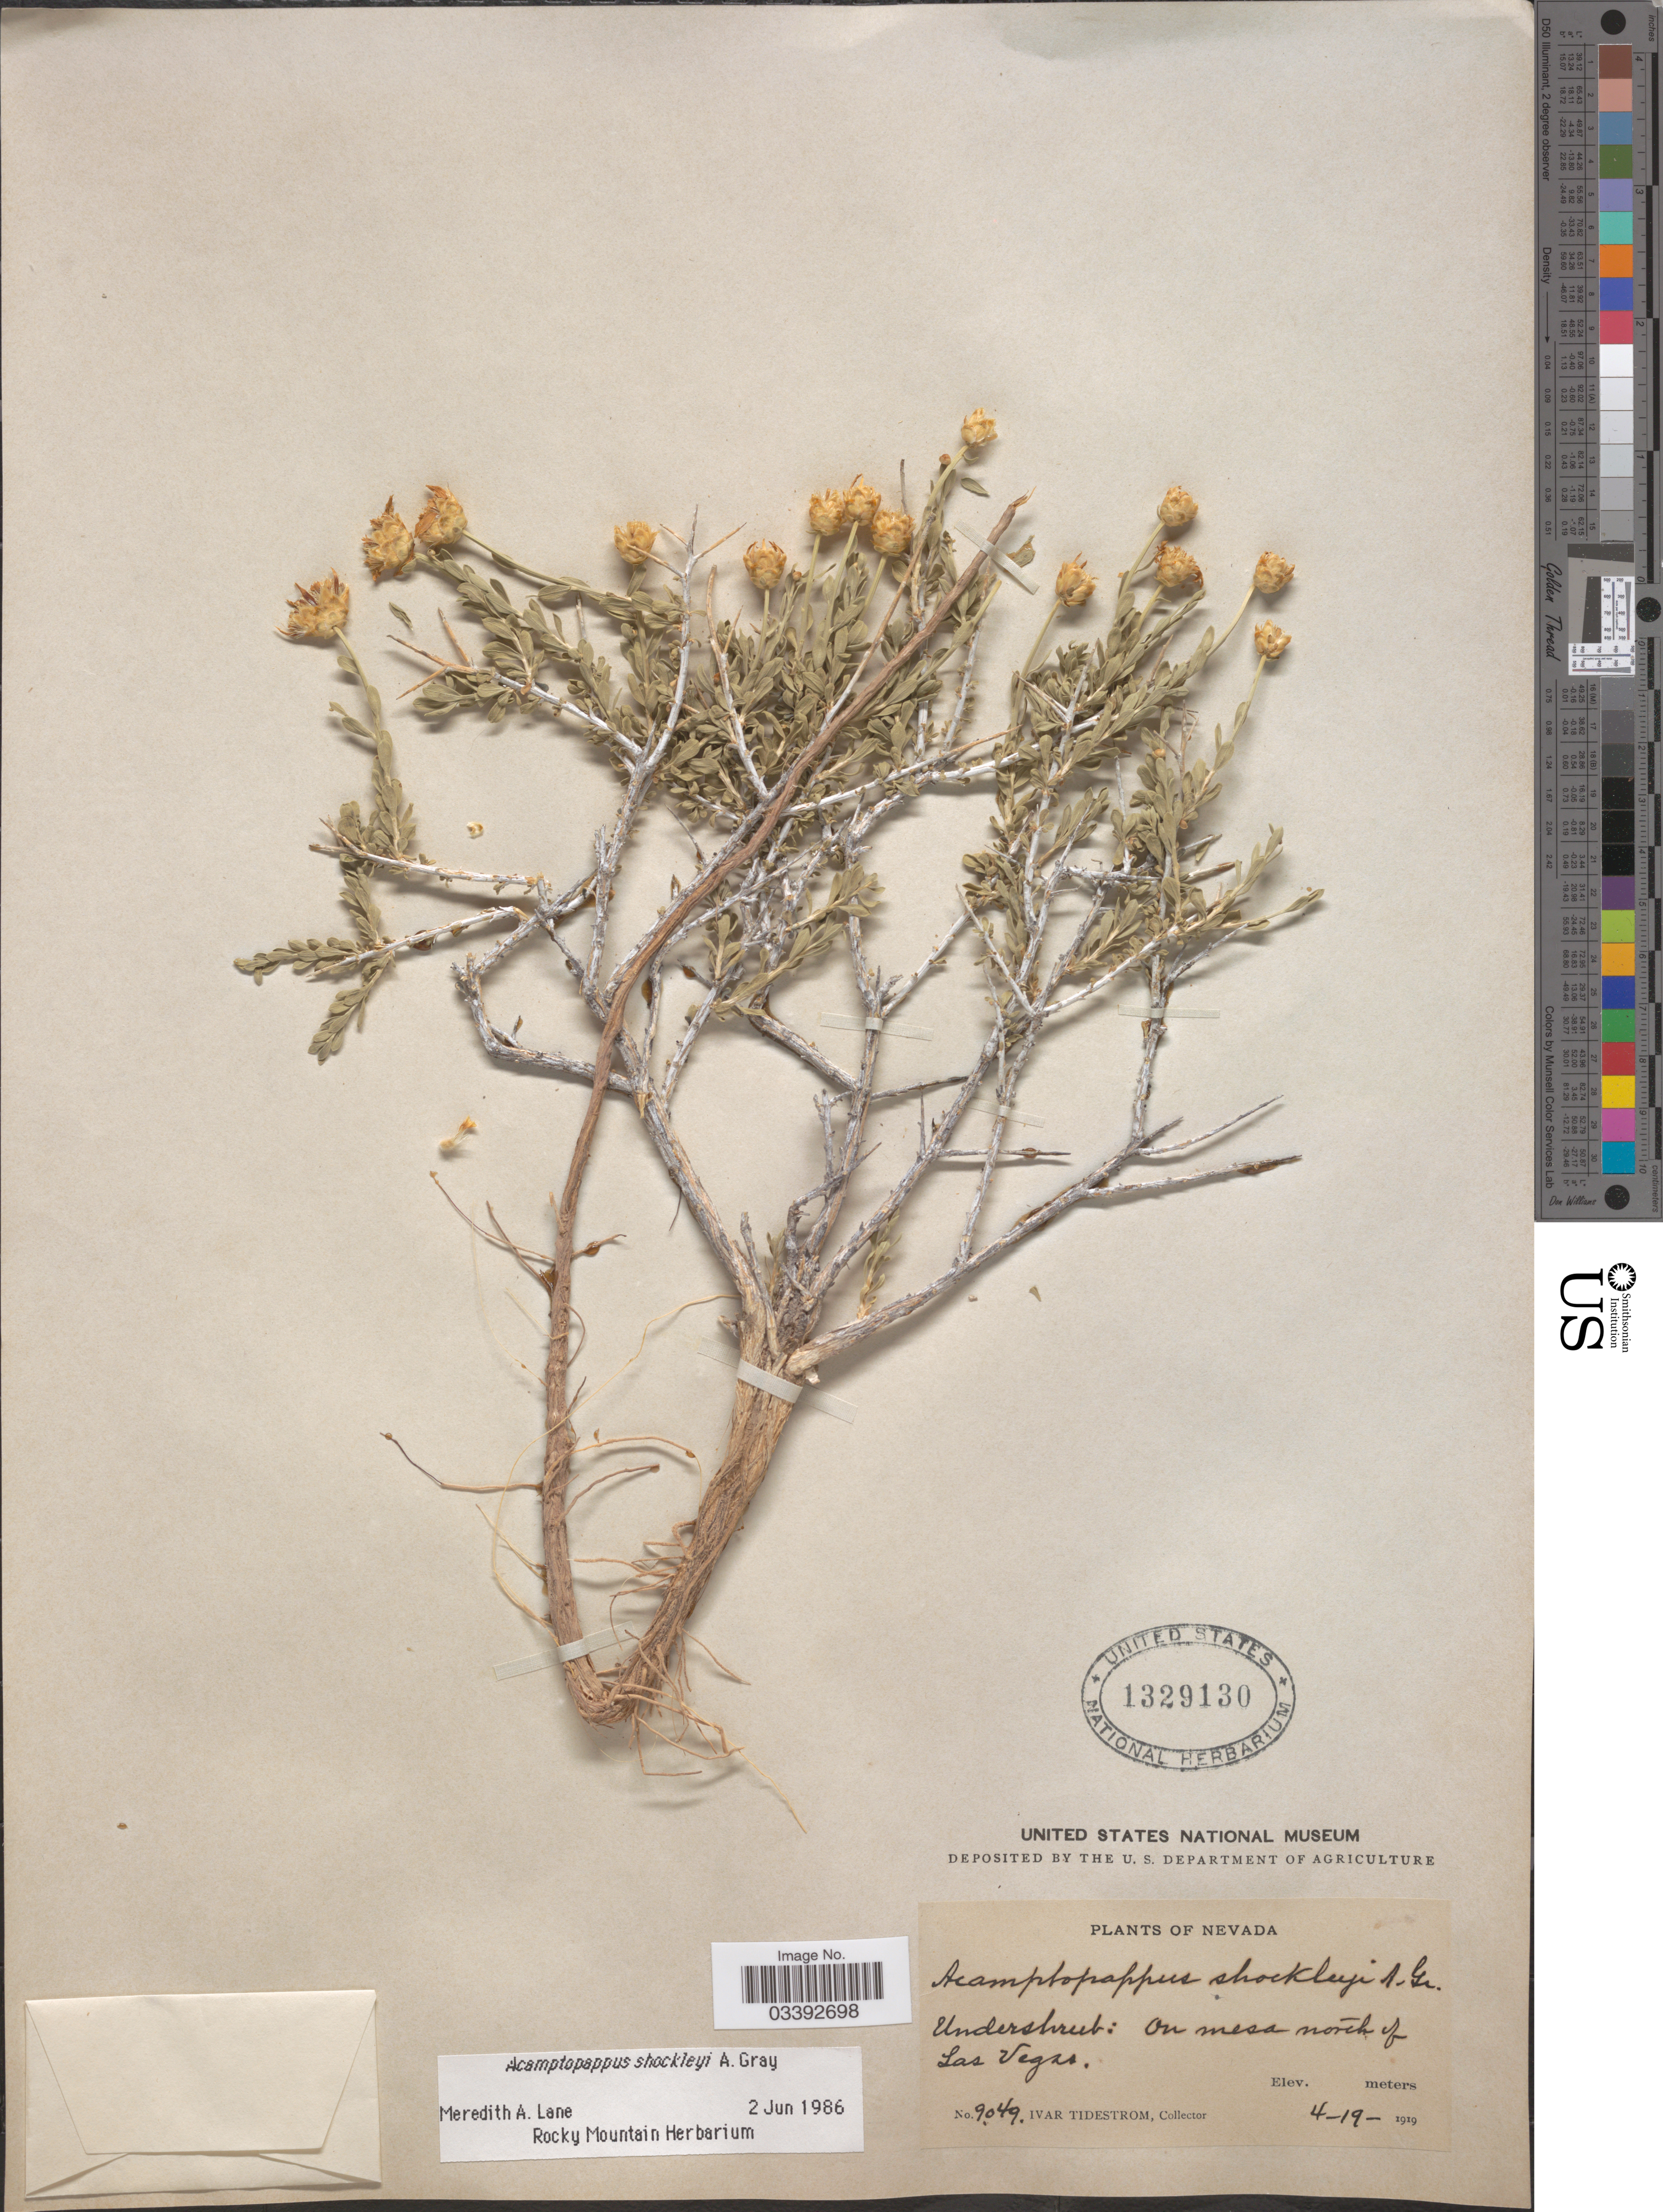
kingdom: Plantae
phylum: Tracheophyta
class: Magnoliopsida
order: Asterales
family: Asteraceae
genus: Acamptopappus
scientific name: Acamptopappus shockleyi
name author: A. Gray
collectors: I. F. Tidestrom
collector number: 9049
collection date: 1919-04-19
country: United States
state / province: Nevada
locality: On mesa north of Las Vegas.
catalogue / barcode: US 1329130